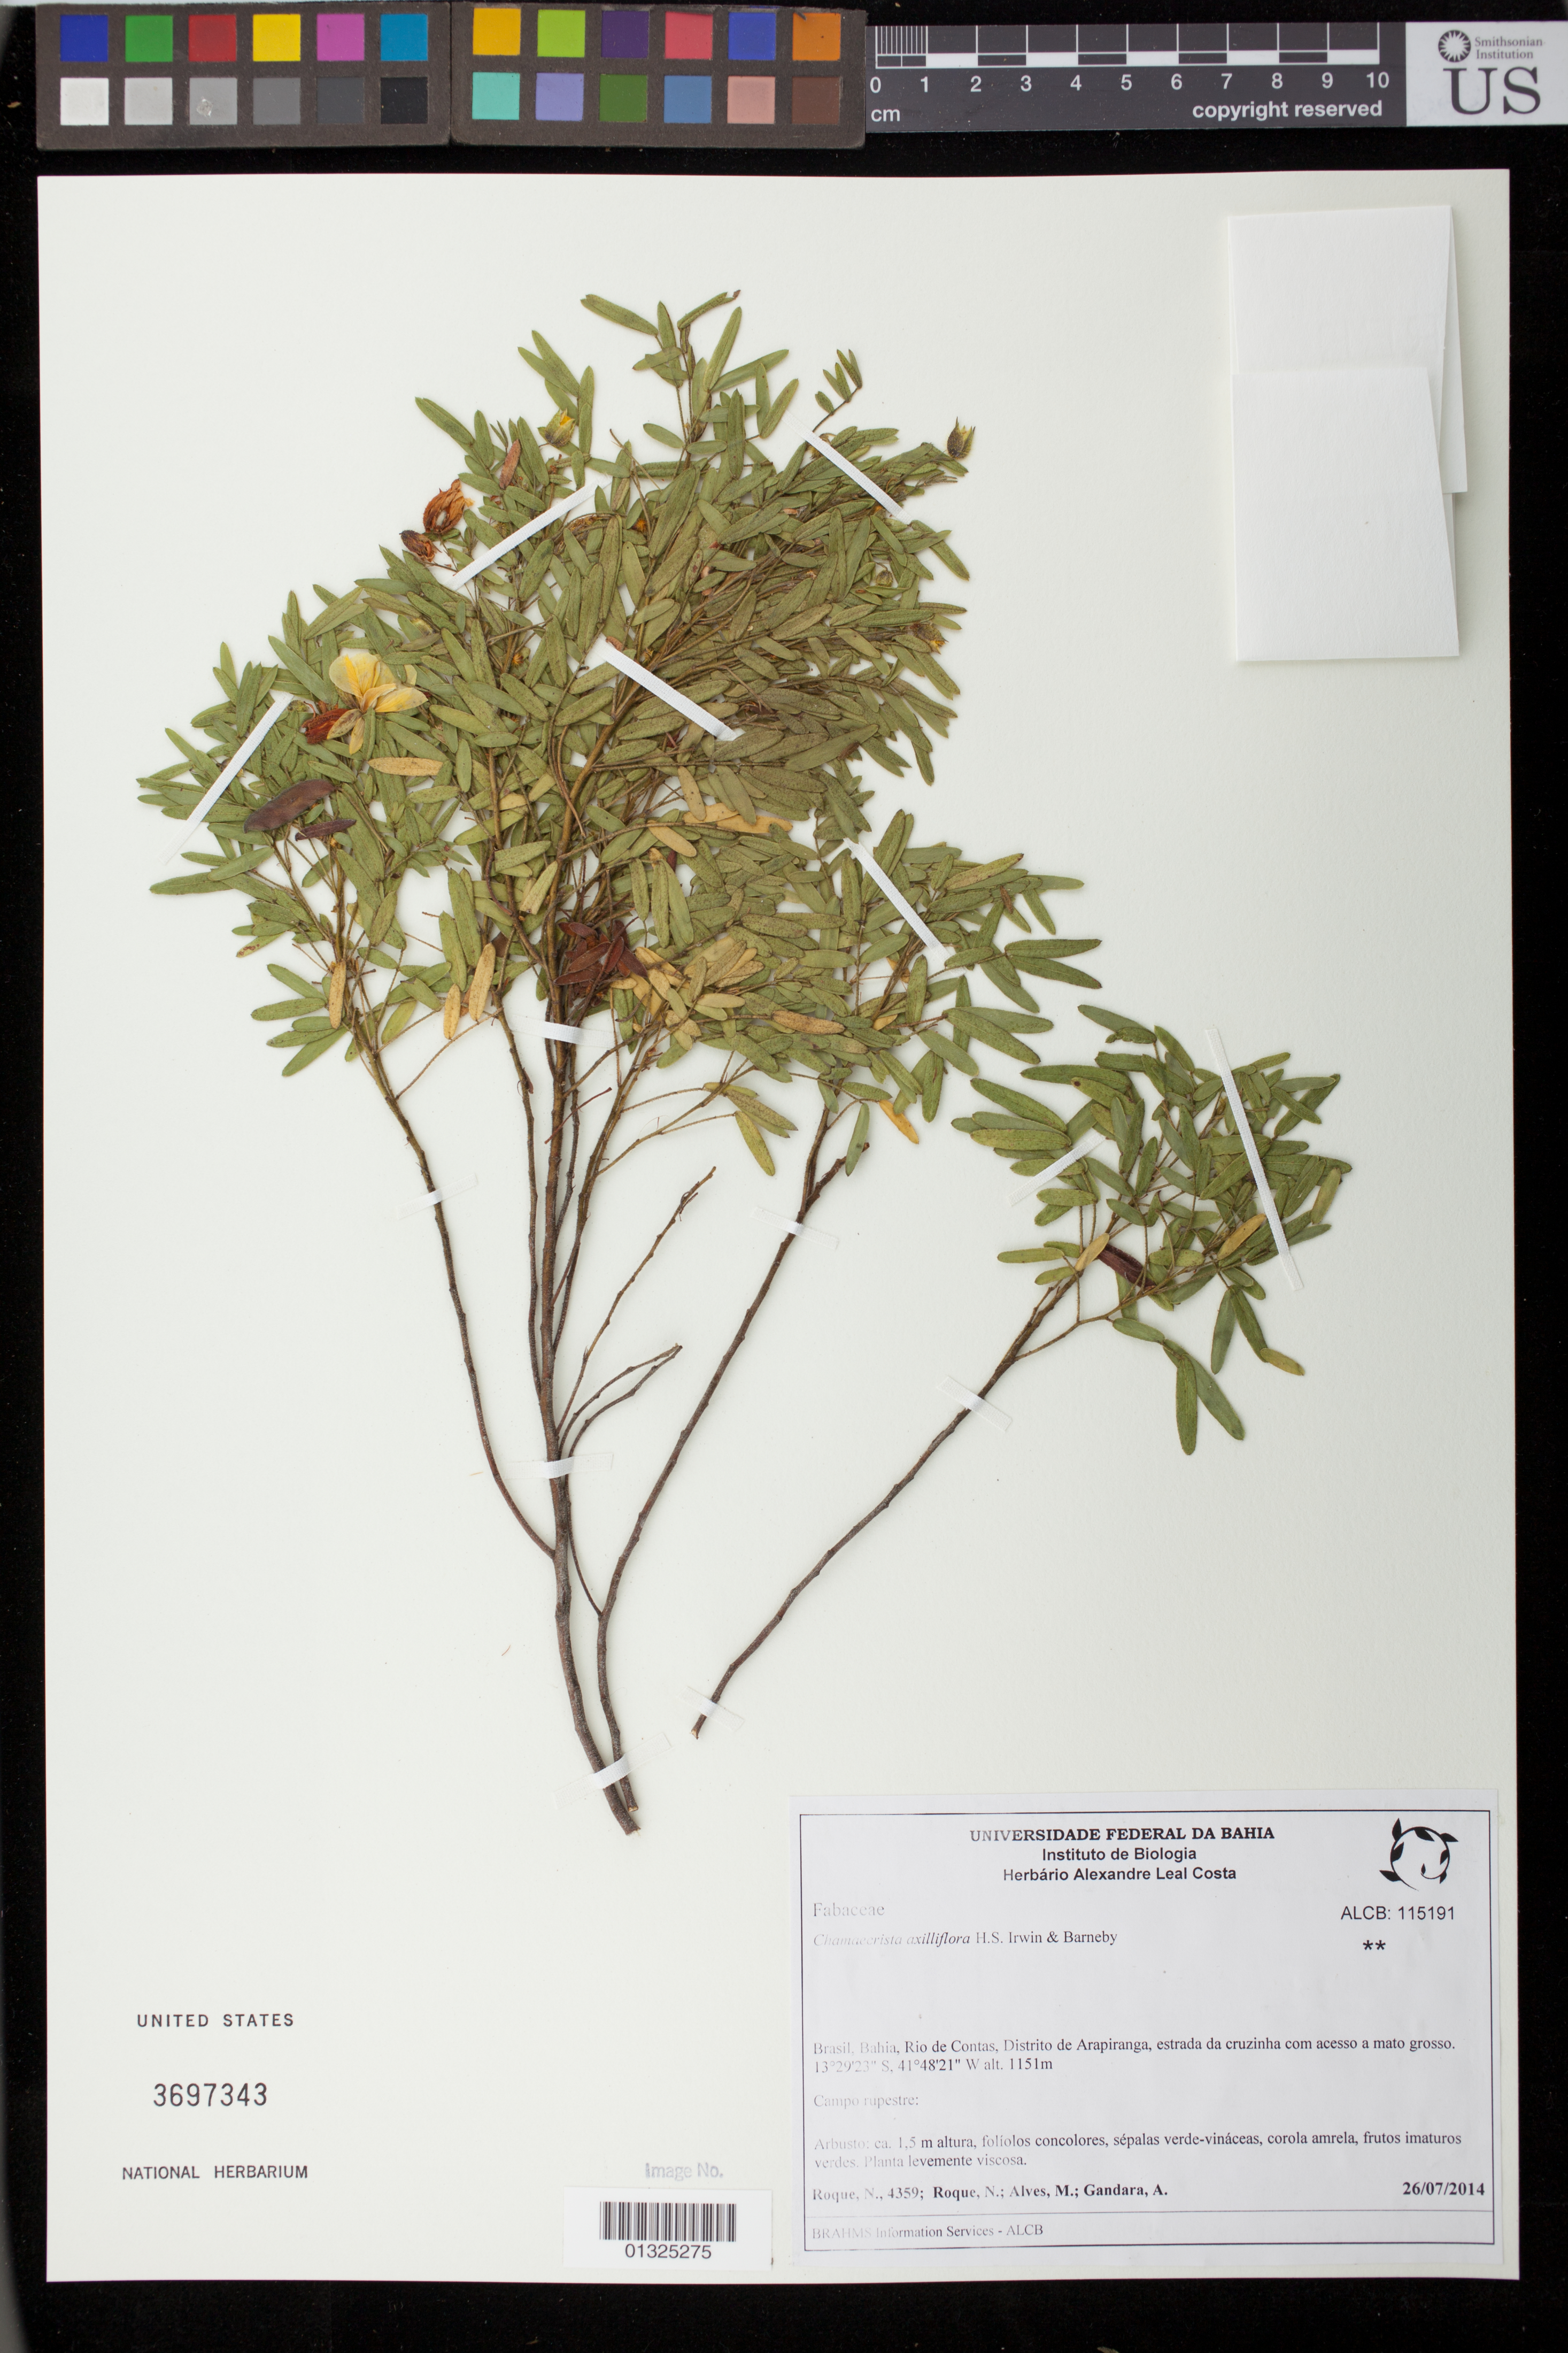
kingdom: Plantae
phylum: Tracheophyta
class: Magnoliopsida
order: Fabales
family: Fabaceae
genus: Chamaecrista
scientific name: Chamaecrista axilliflora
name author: H.S. Irwin & Barneby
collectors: N. Roque, M. Alves & A. Gándara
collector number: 4359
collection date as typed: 26 July 2014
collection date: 2014-07-26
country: Brazil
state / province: Bahia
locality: Rio de Contas, Distrito de Arapiranga, estrada da cruzinha com acesso a mato grosso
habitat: Campo rupestre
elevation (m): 1151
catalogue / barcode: US 3697343